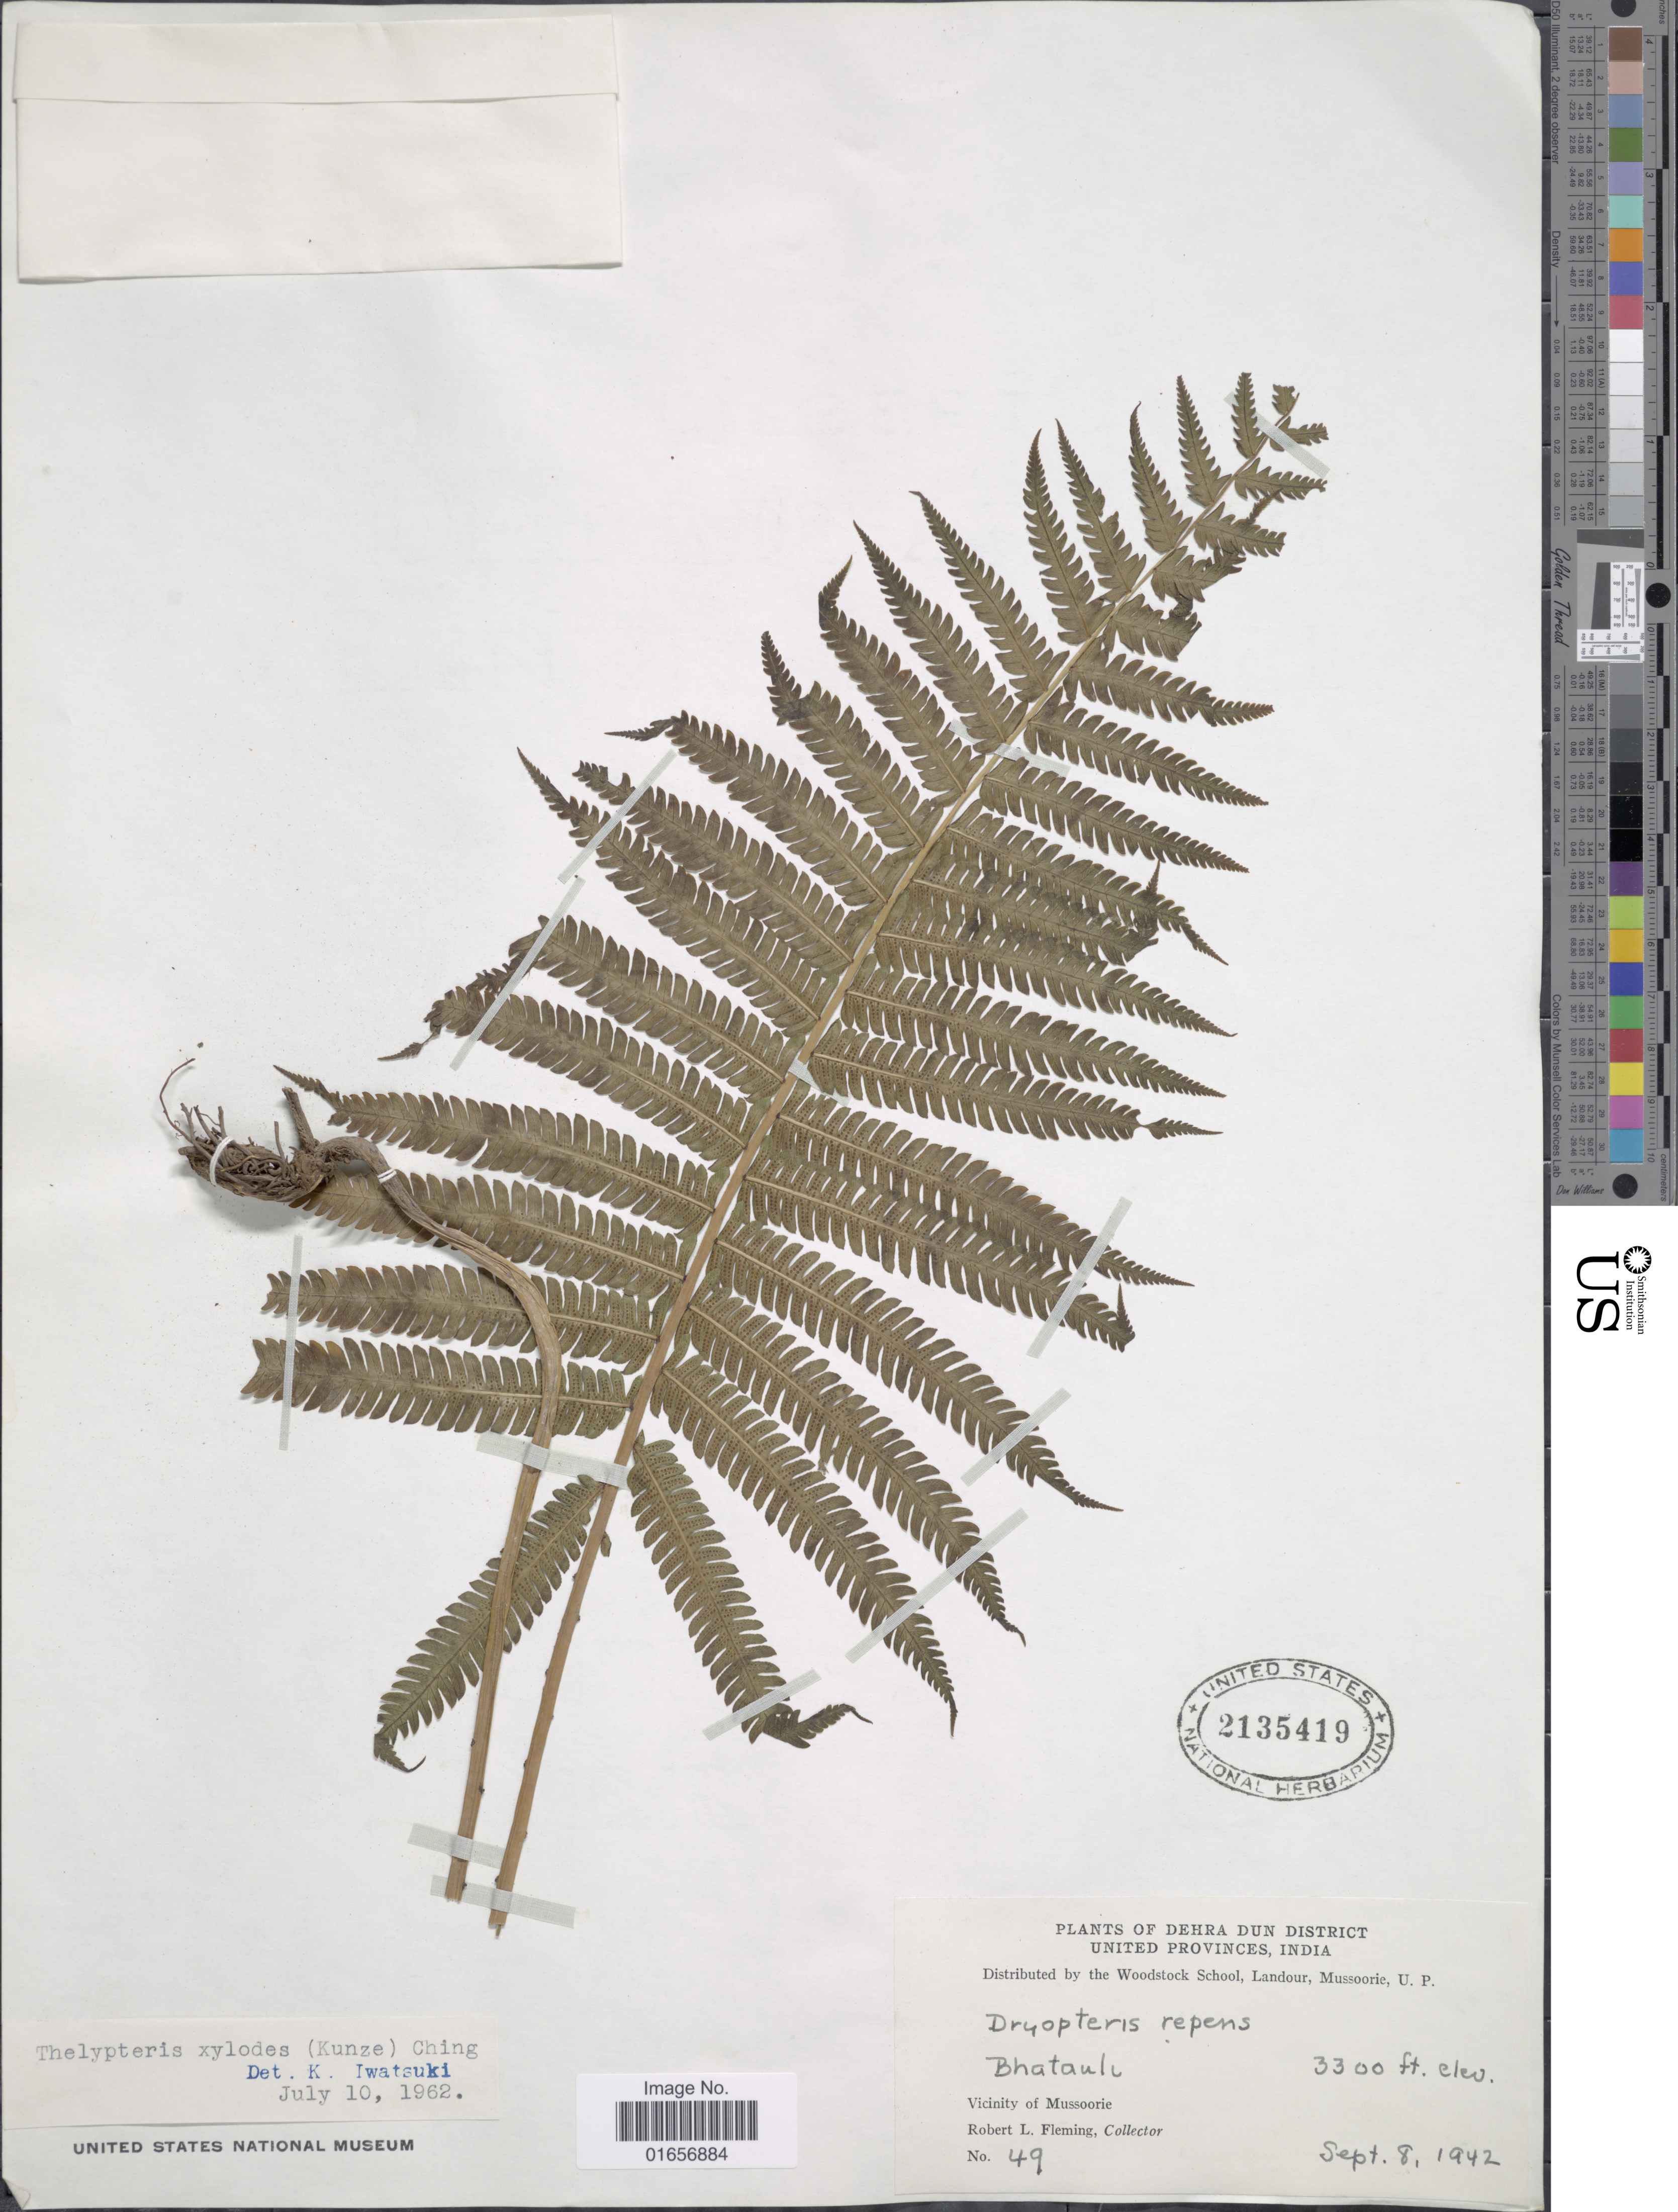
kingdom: Plantae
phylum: Tracheophyta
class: Polypodiopsida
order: Polypodiales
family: Thelypteridaceae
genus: Pseudocyclosorus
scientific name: Pseudocyclosorus tylodes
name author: (Kunze) Ching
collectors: R. Fleming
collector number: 49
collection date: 1942-09-08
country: India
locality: Dehra Dun District, United Provinces, Vicinity of Mussoorie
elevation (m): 1006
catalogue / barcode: US 2135419